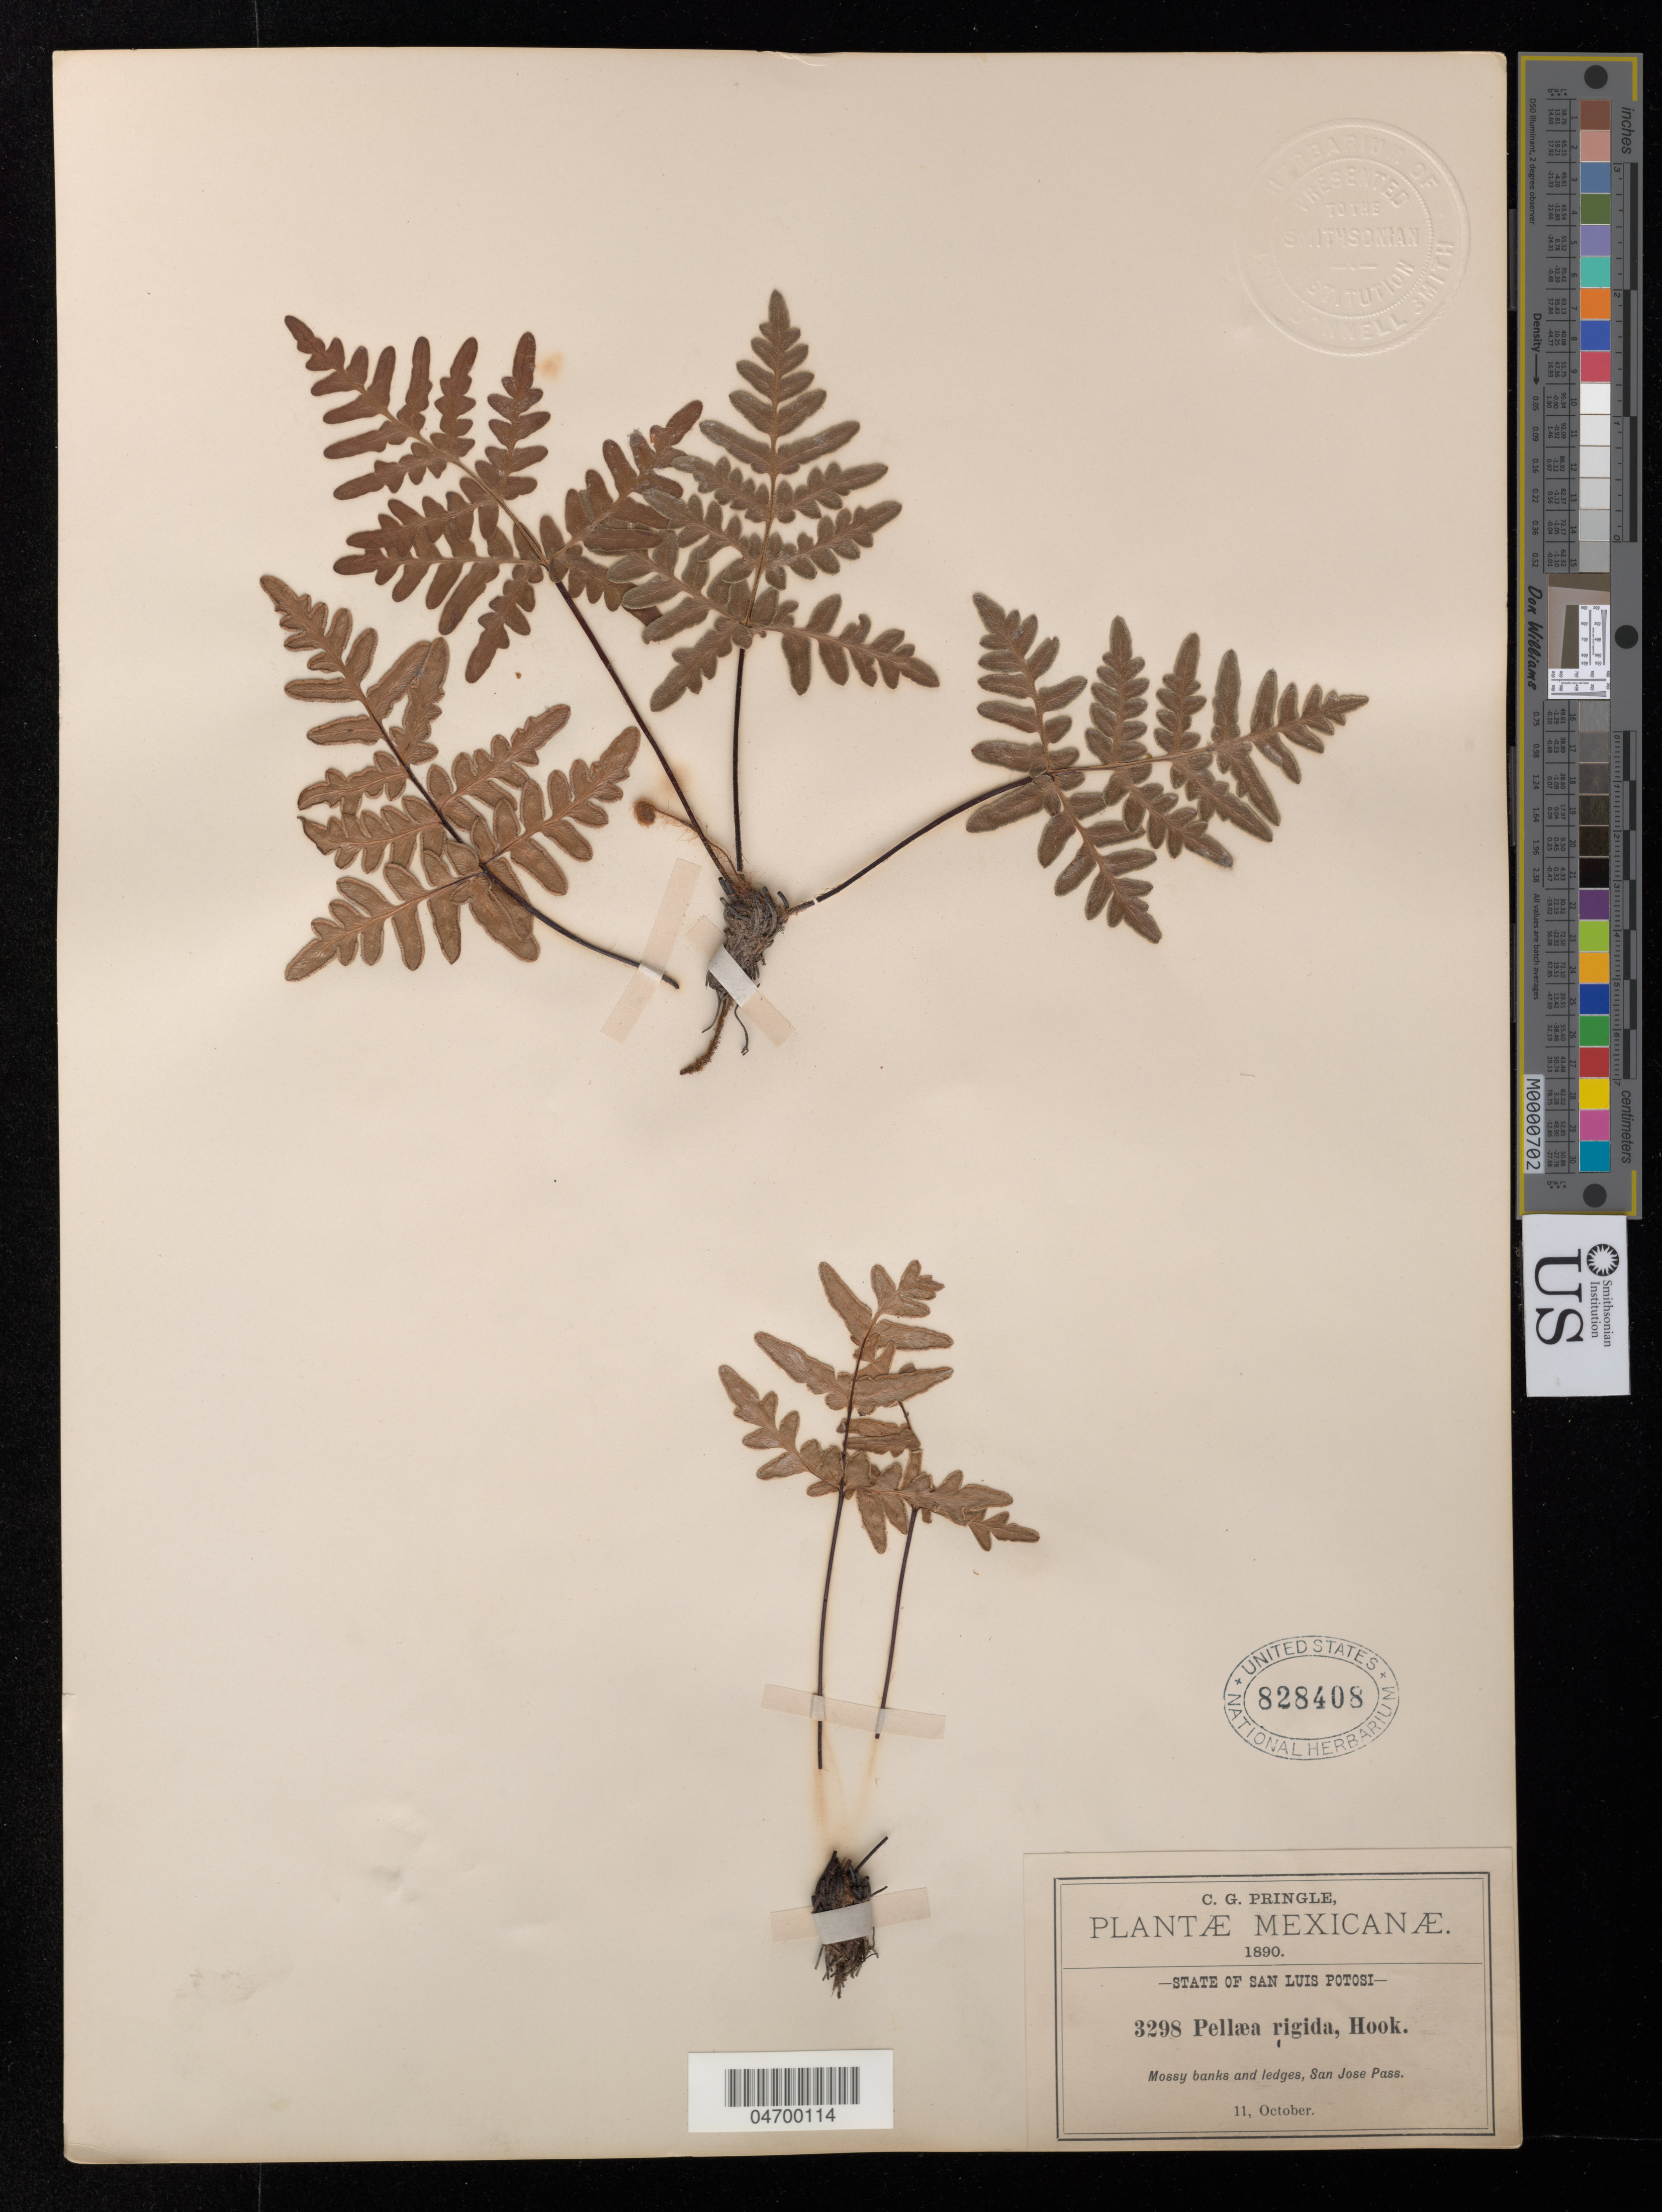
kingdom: Plantae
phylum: Tracheophyta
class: Polypodiopsida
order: Polypodiales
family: Pteridaceae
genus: Pellaea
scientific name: Pellaea rigida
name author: (Sw.) Hook. f.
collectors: C. G. Pringle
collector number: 3298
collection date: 1890-10-11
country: Mexico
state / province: San Luis Potosí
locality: Mossy banks and ledges, San Jose Pass.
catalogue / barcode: US 828408